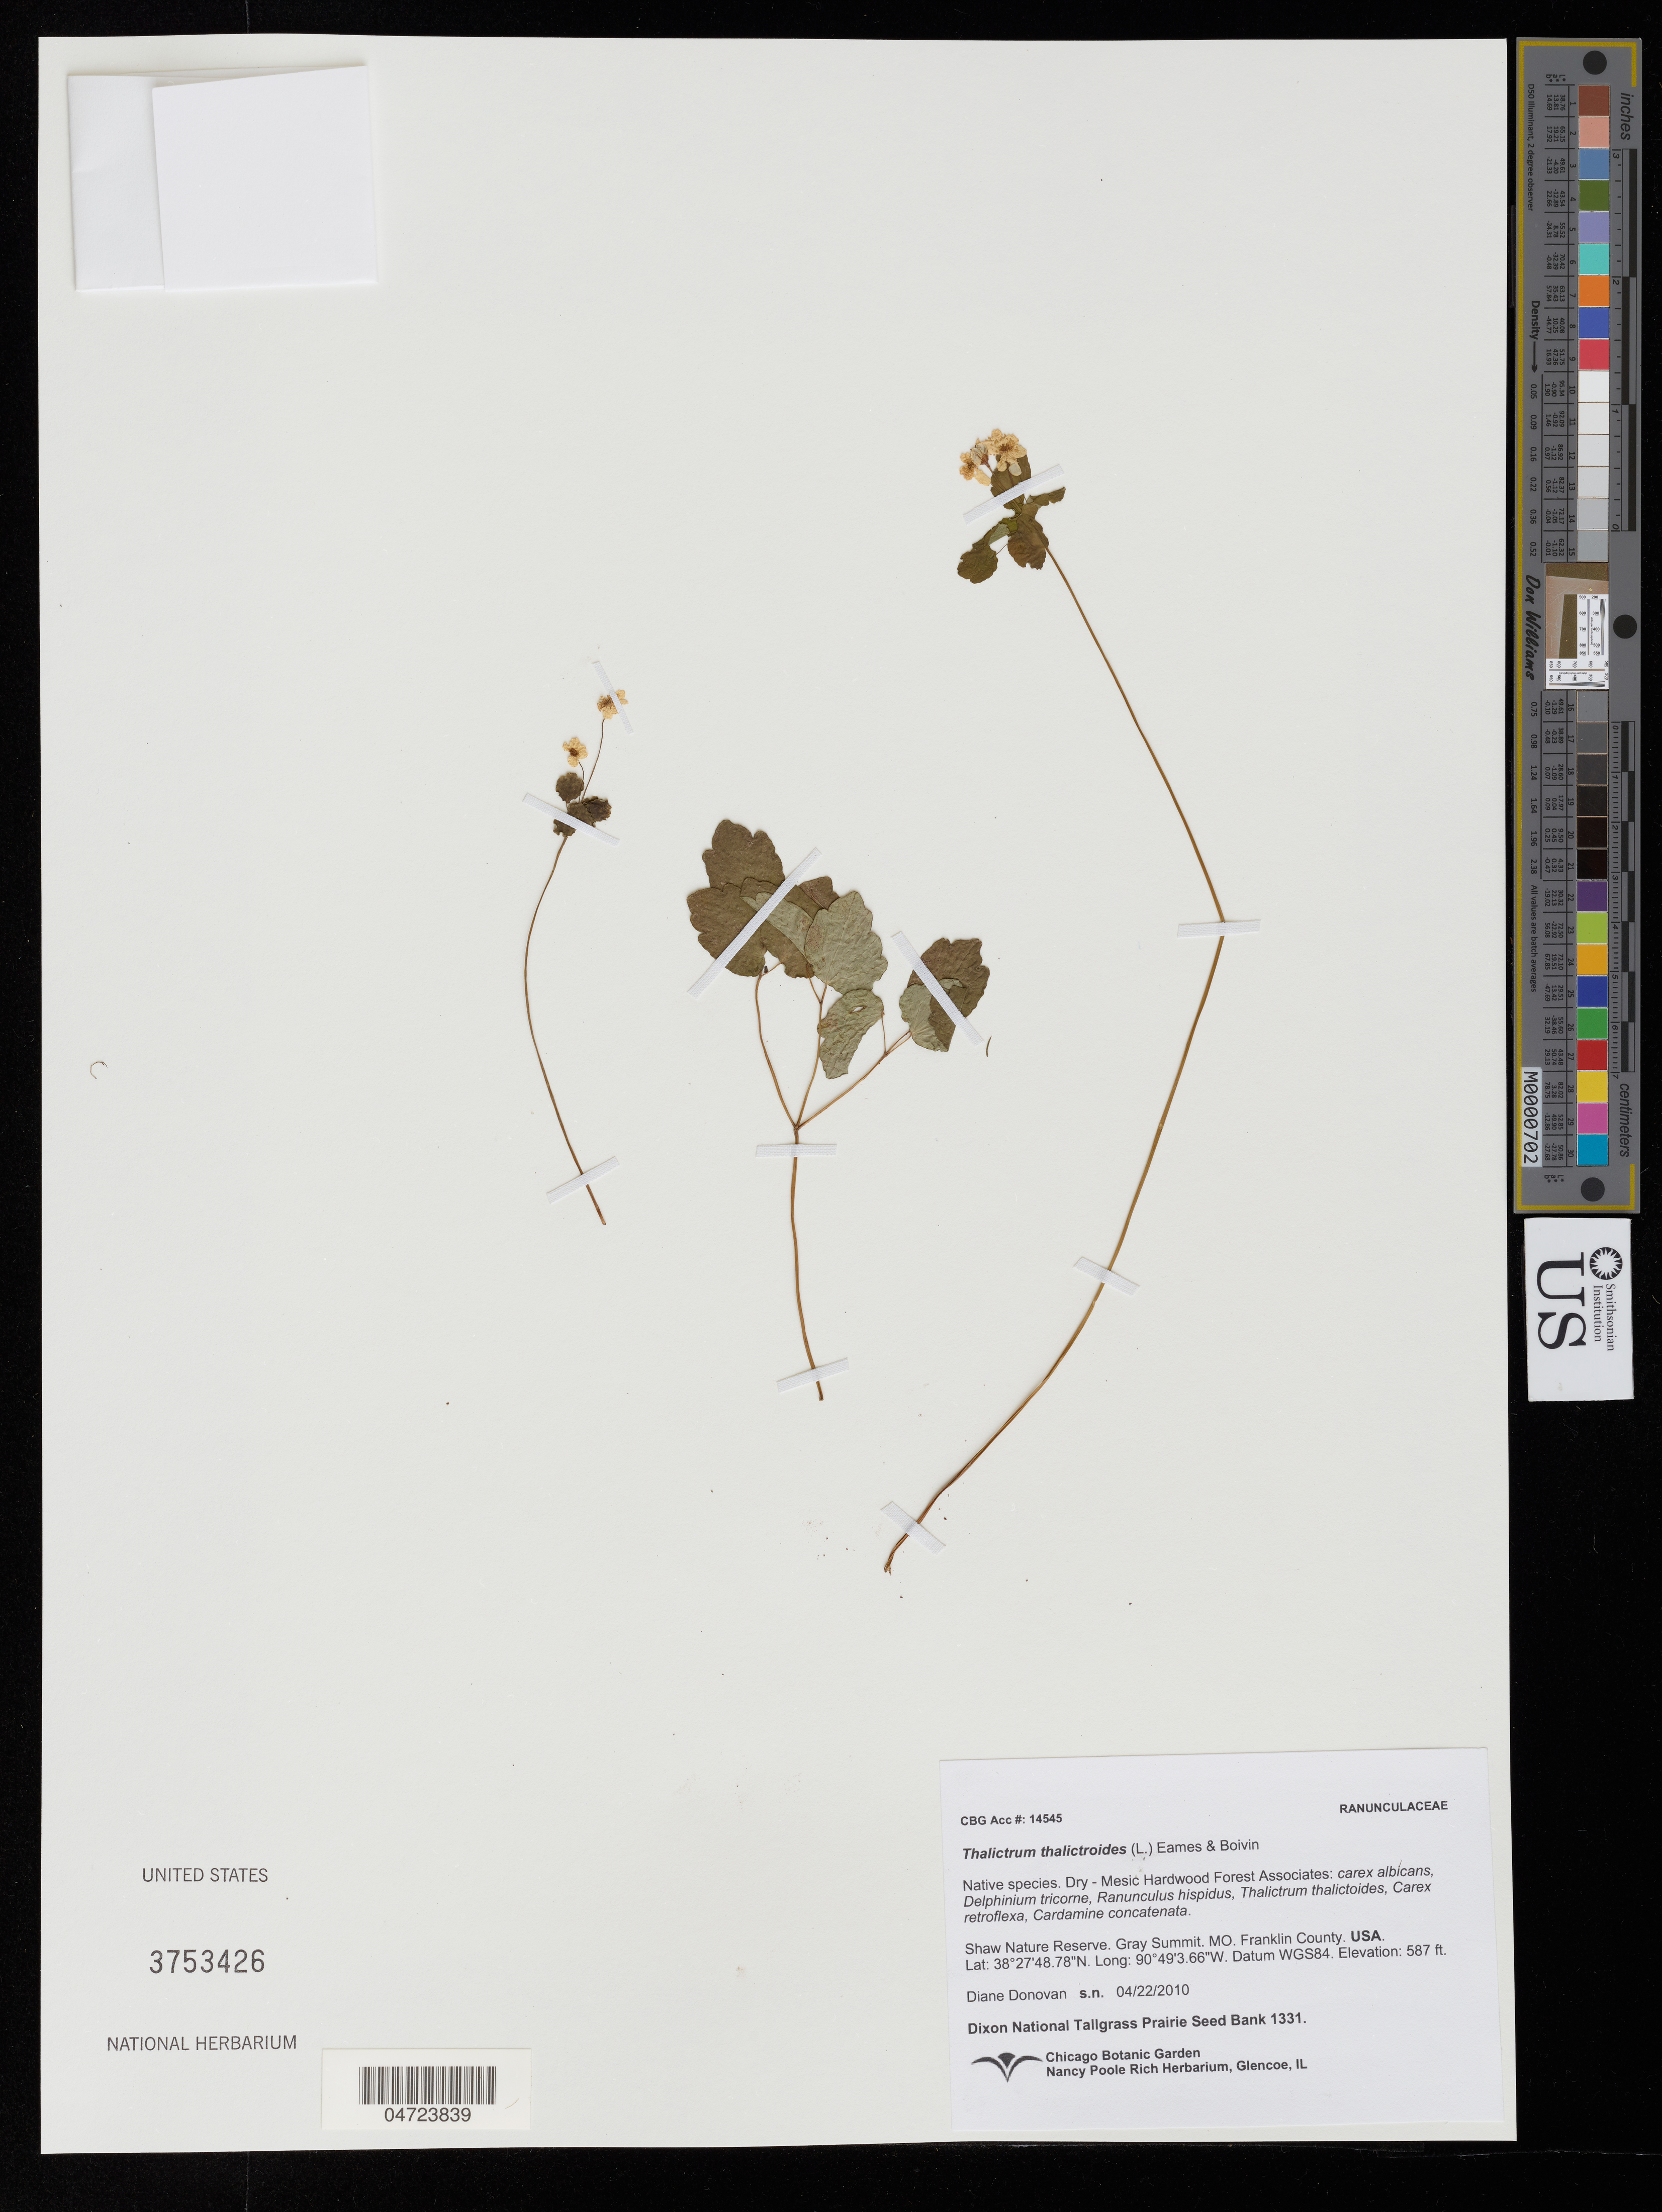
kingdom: Plantae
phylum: Tracheophyta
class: Magnoliopsida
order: Ranunculales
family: Ranunculaceae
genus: Thalictrum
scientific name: Thalictrum thalictroides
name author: (L.) A.J. Eames & B. Boivin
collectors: D. Donovan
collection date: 2010-04-22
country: United States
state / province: Missouri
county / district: Franklin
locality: Shaw Nature Reserve. Gray Summit. Franklin County.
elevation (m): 179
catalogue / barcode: US 3753426